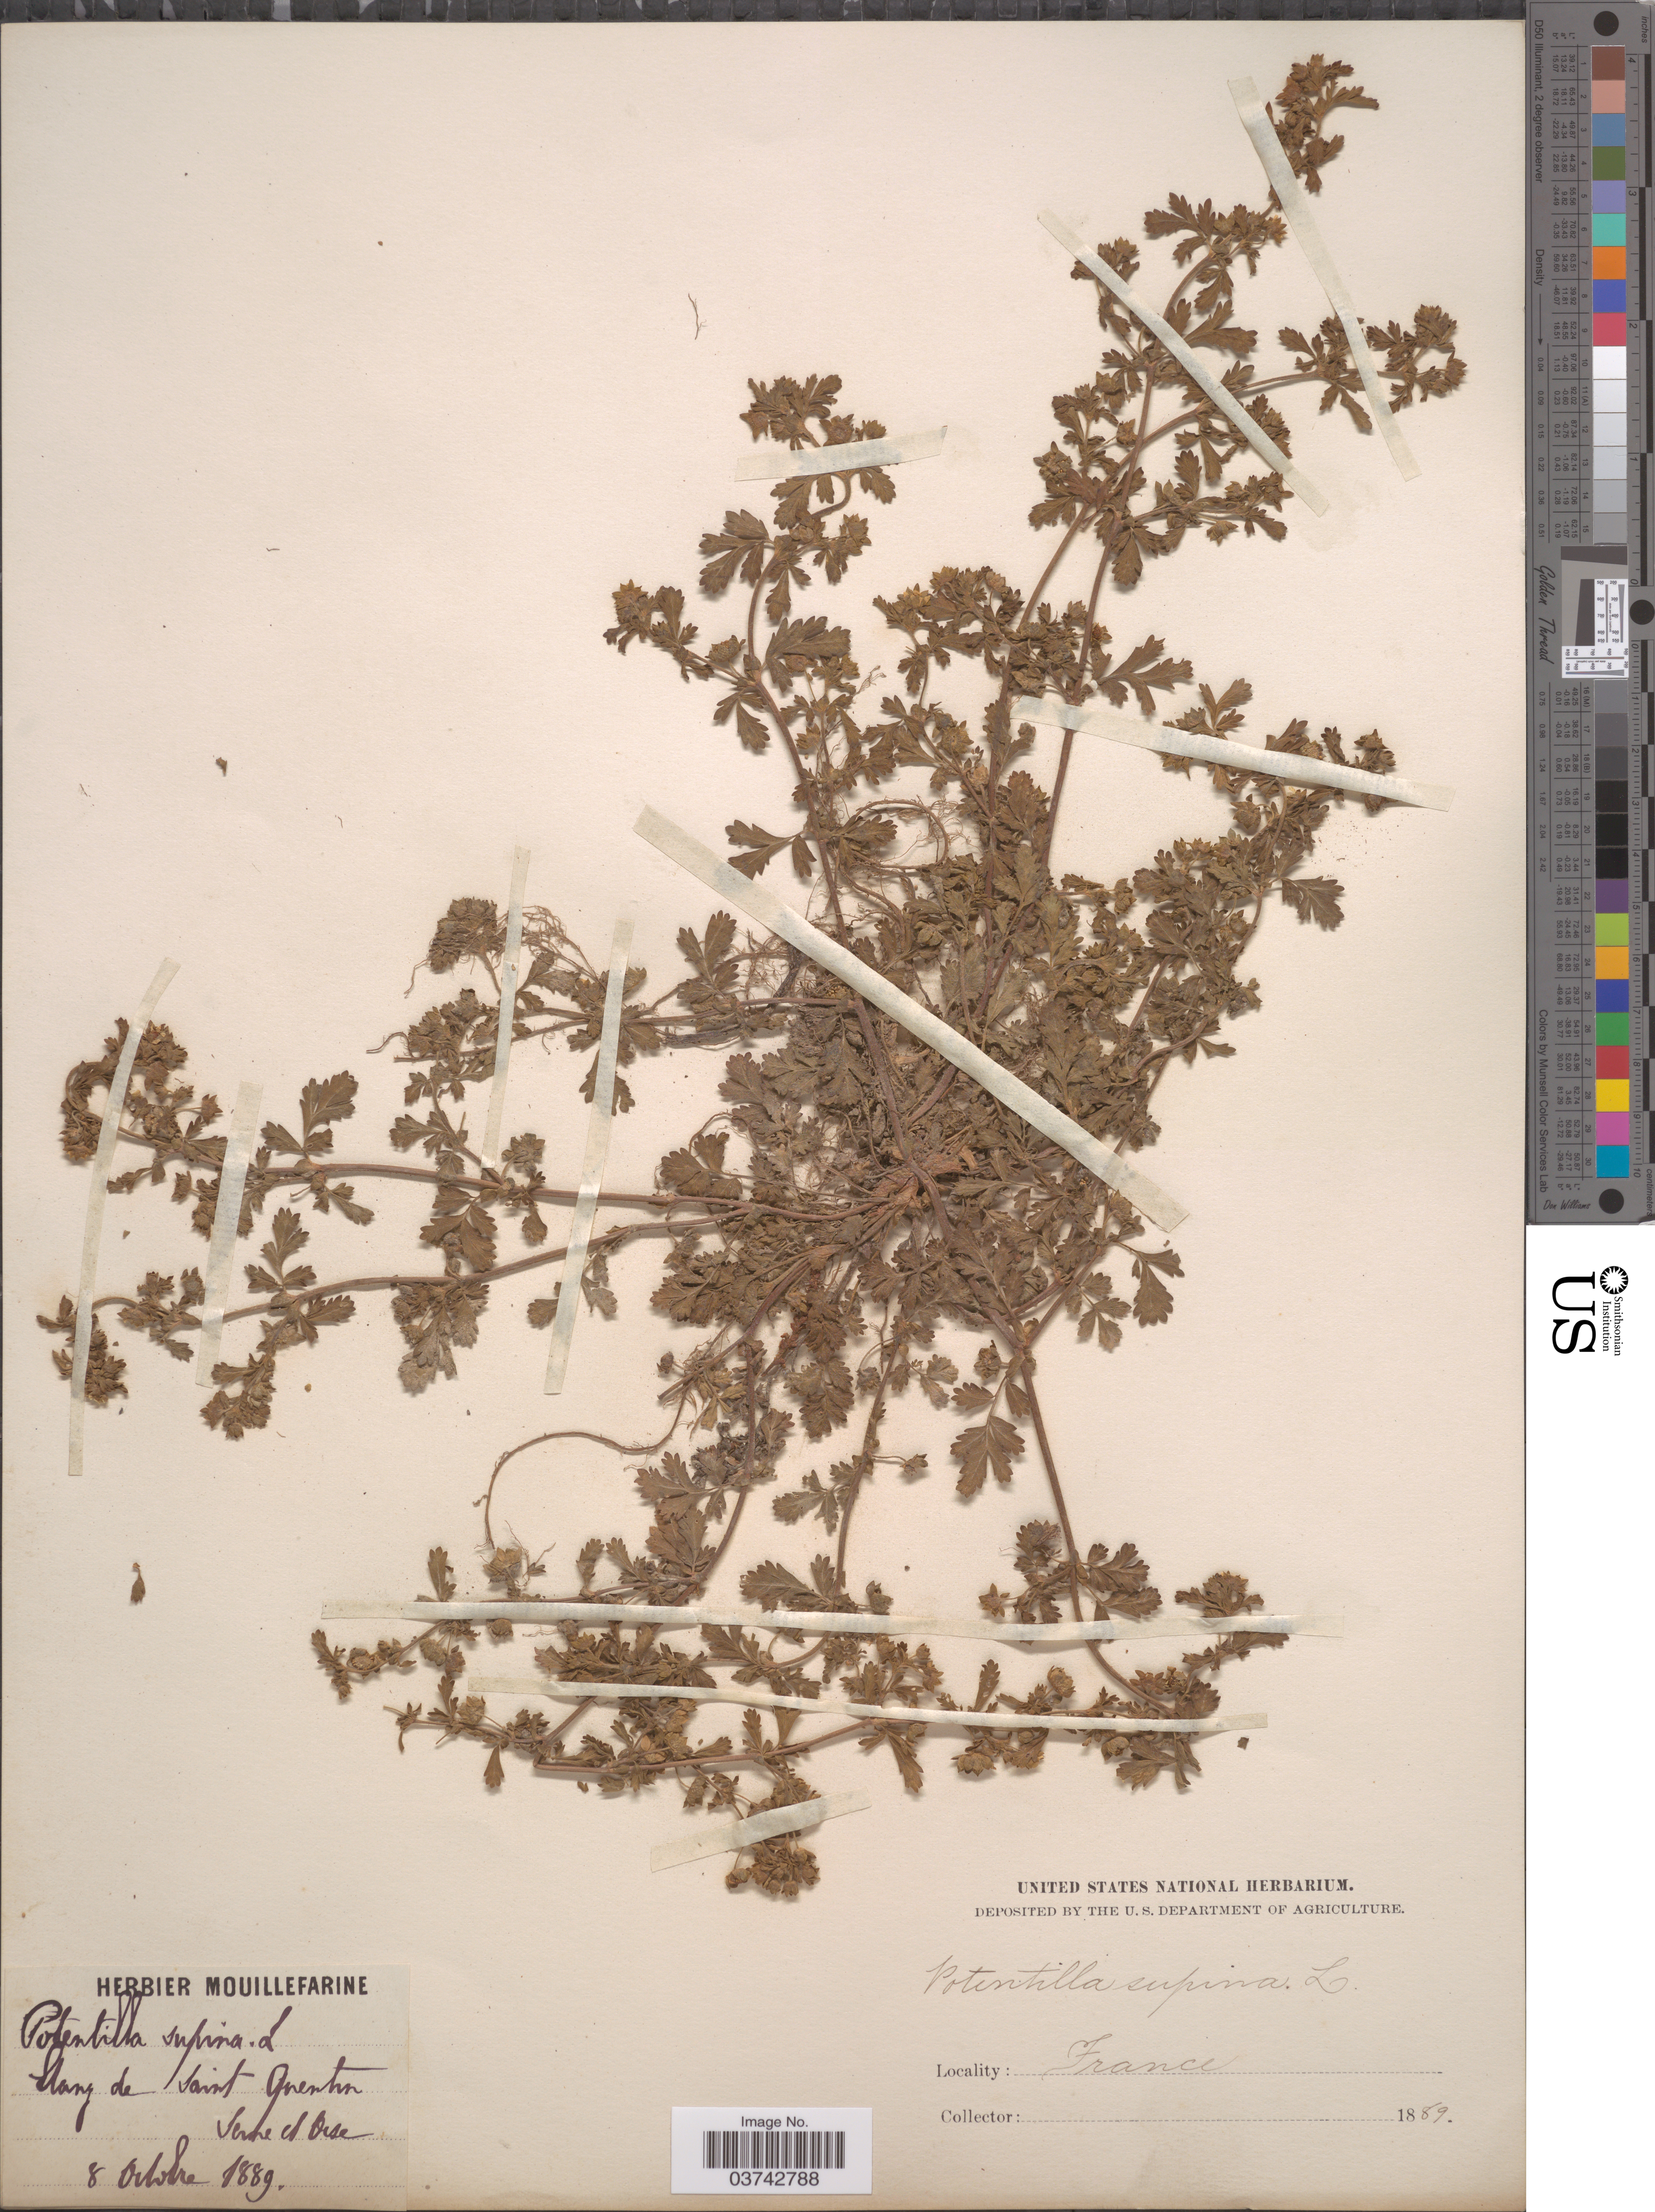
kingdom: Plantae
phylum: Tracheophyta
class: Magnoliopsida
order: Rosales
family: Rosaceae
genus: Potentilla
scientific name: Potentilla supina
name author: L.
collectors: ex herb. Mouillefarine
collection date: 1889-10-08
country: France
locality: Etang de Saint Quentin. Seine de Oise.